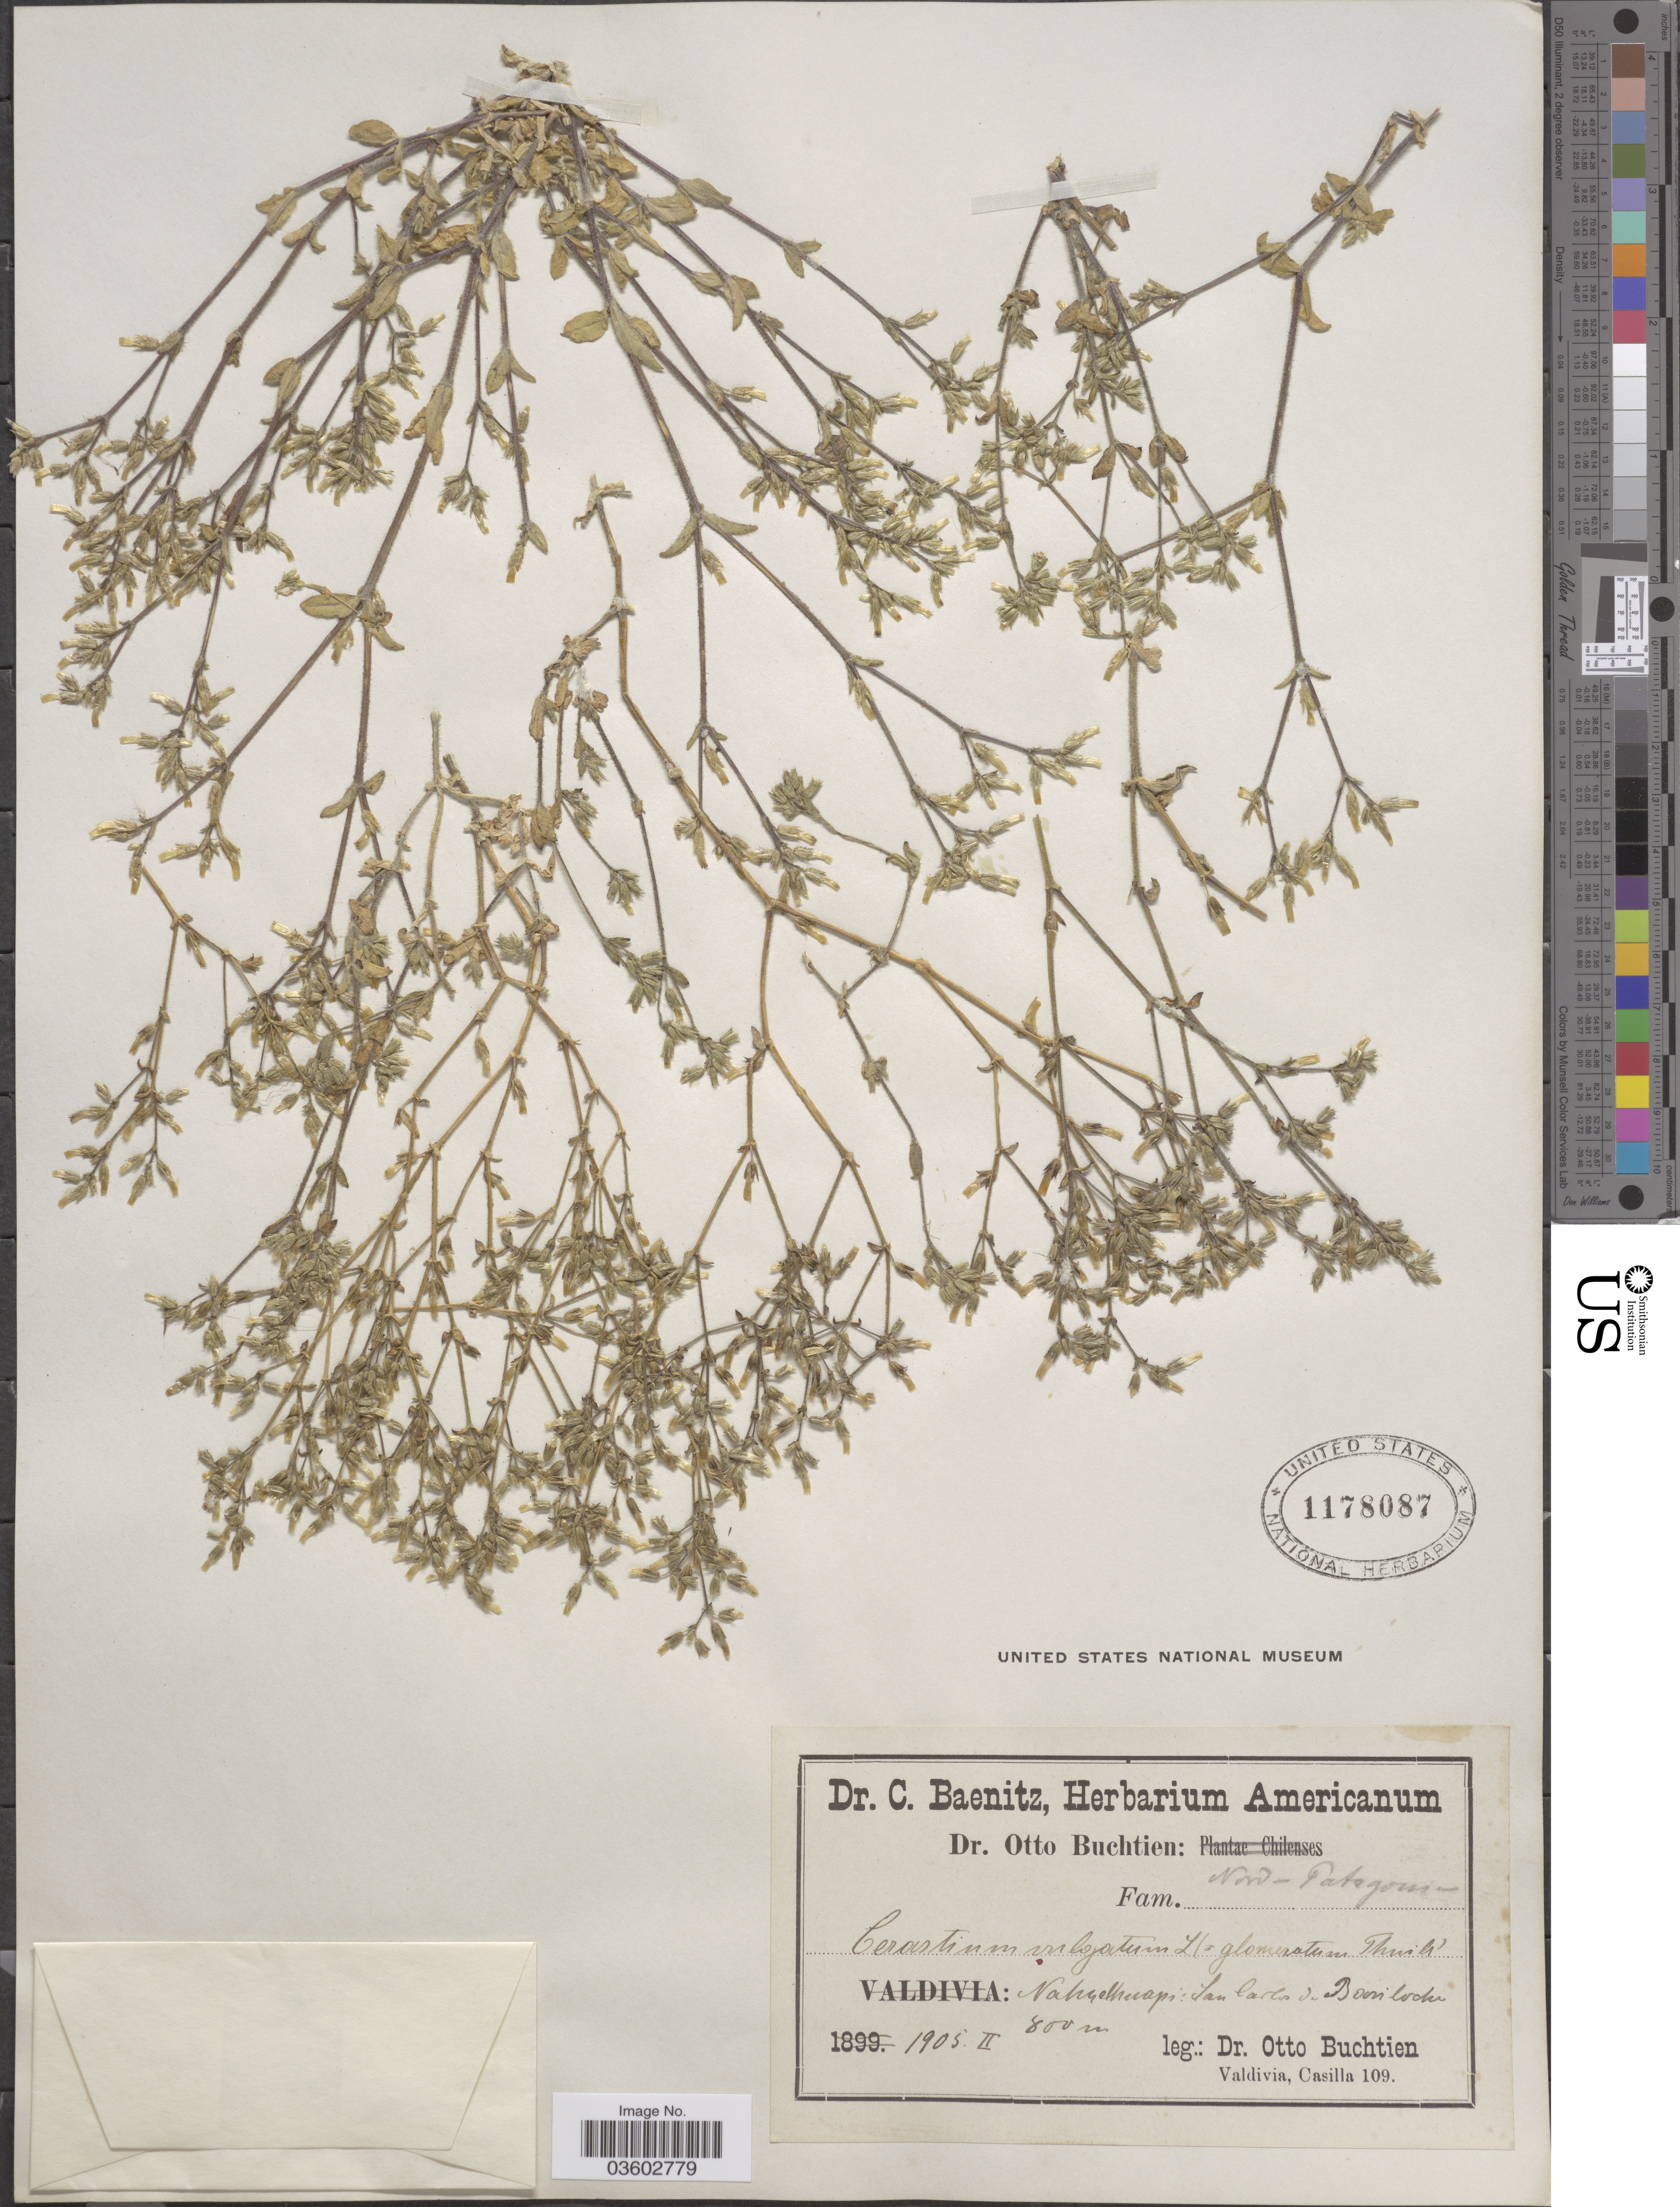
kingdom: Plantae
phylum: Tracheophyta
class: Magnoliopsida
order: Caryophyllales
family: Caryophyllaceae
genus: Cerastium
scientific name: Cerastium vulgatum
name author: L.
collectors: O. Buchtien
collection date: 1905-02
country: Argentina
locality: Nahuelhuapi: San Carlos di Bariloche.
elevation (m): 800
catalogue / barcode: US 1178087